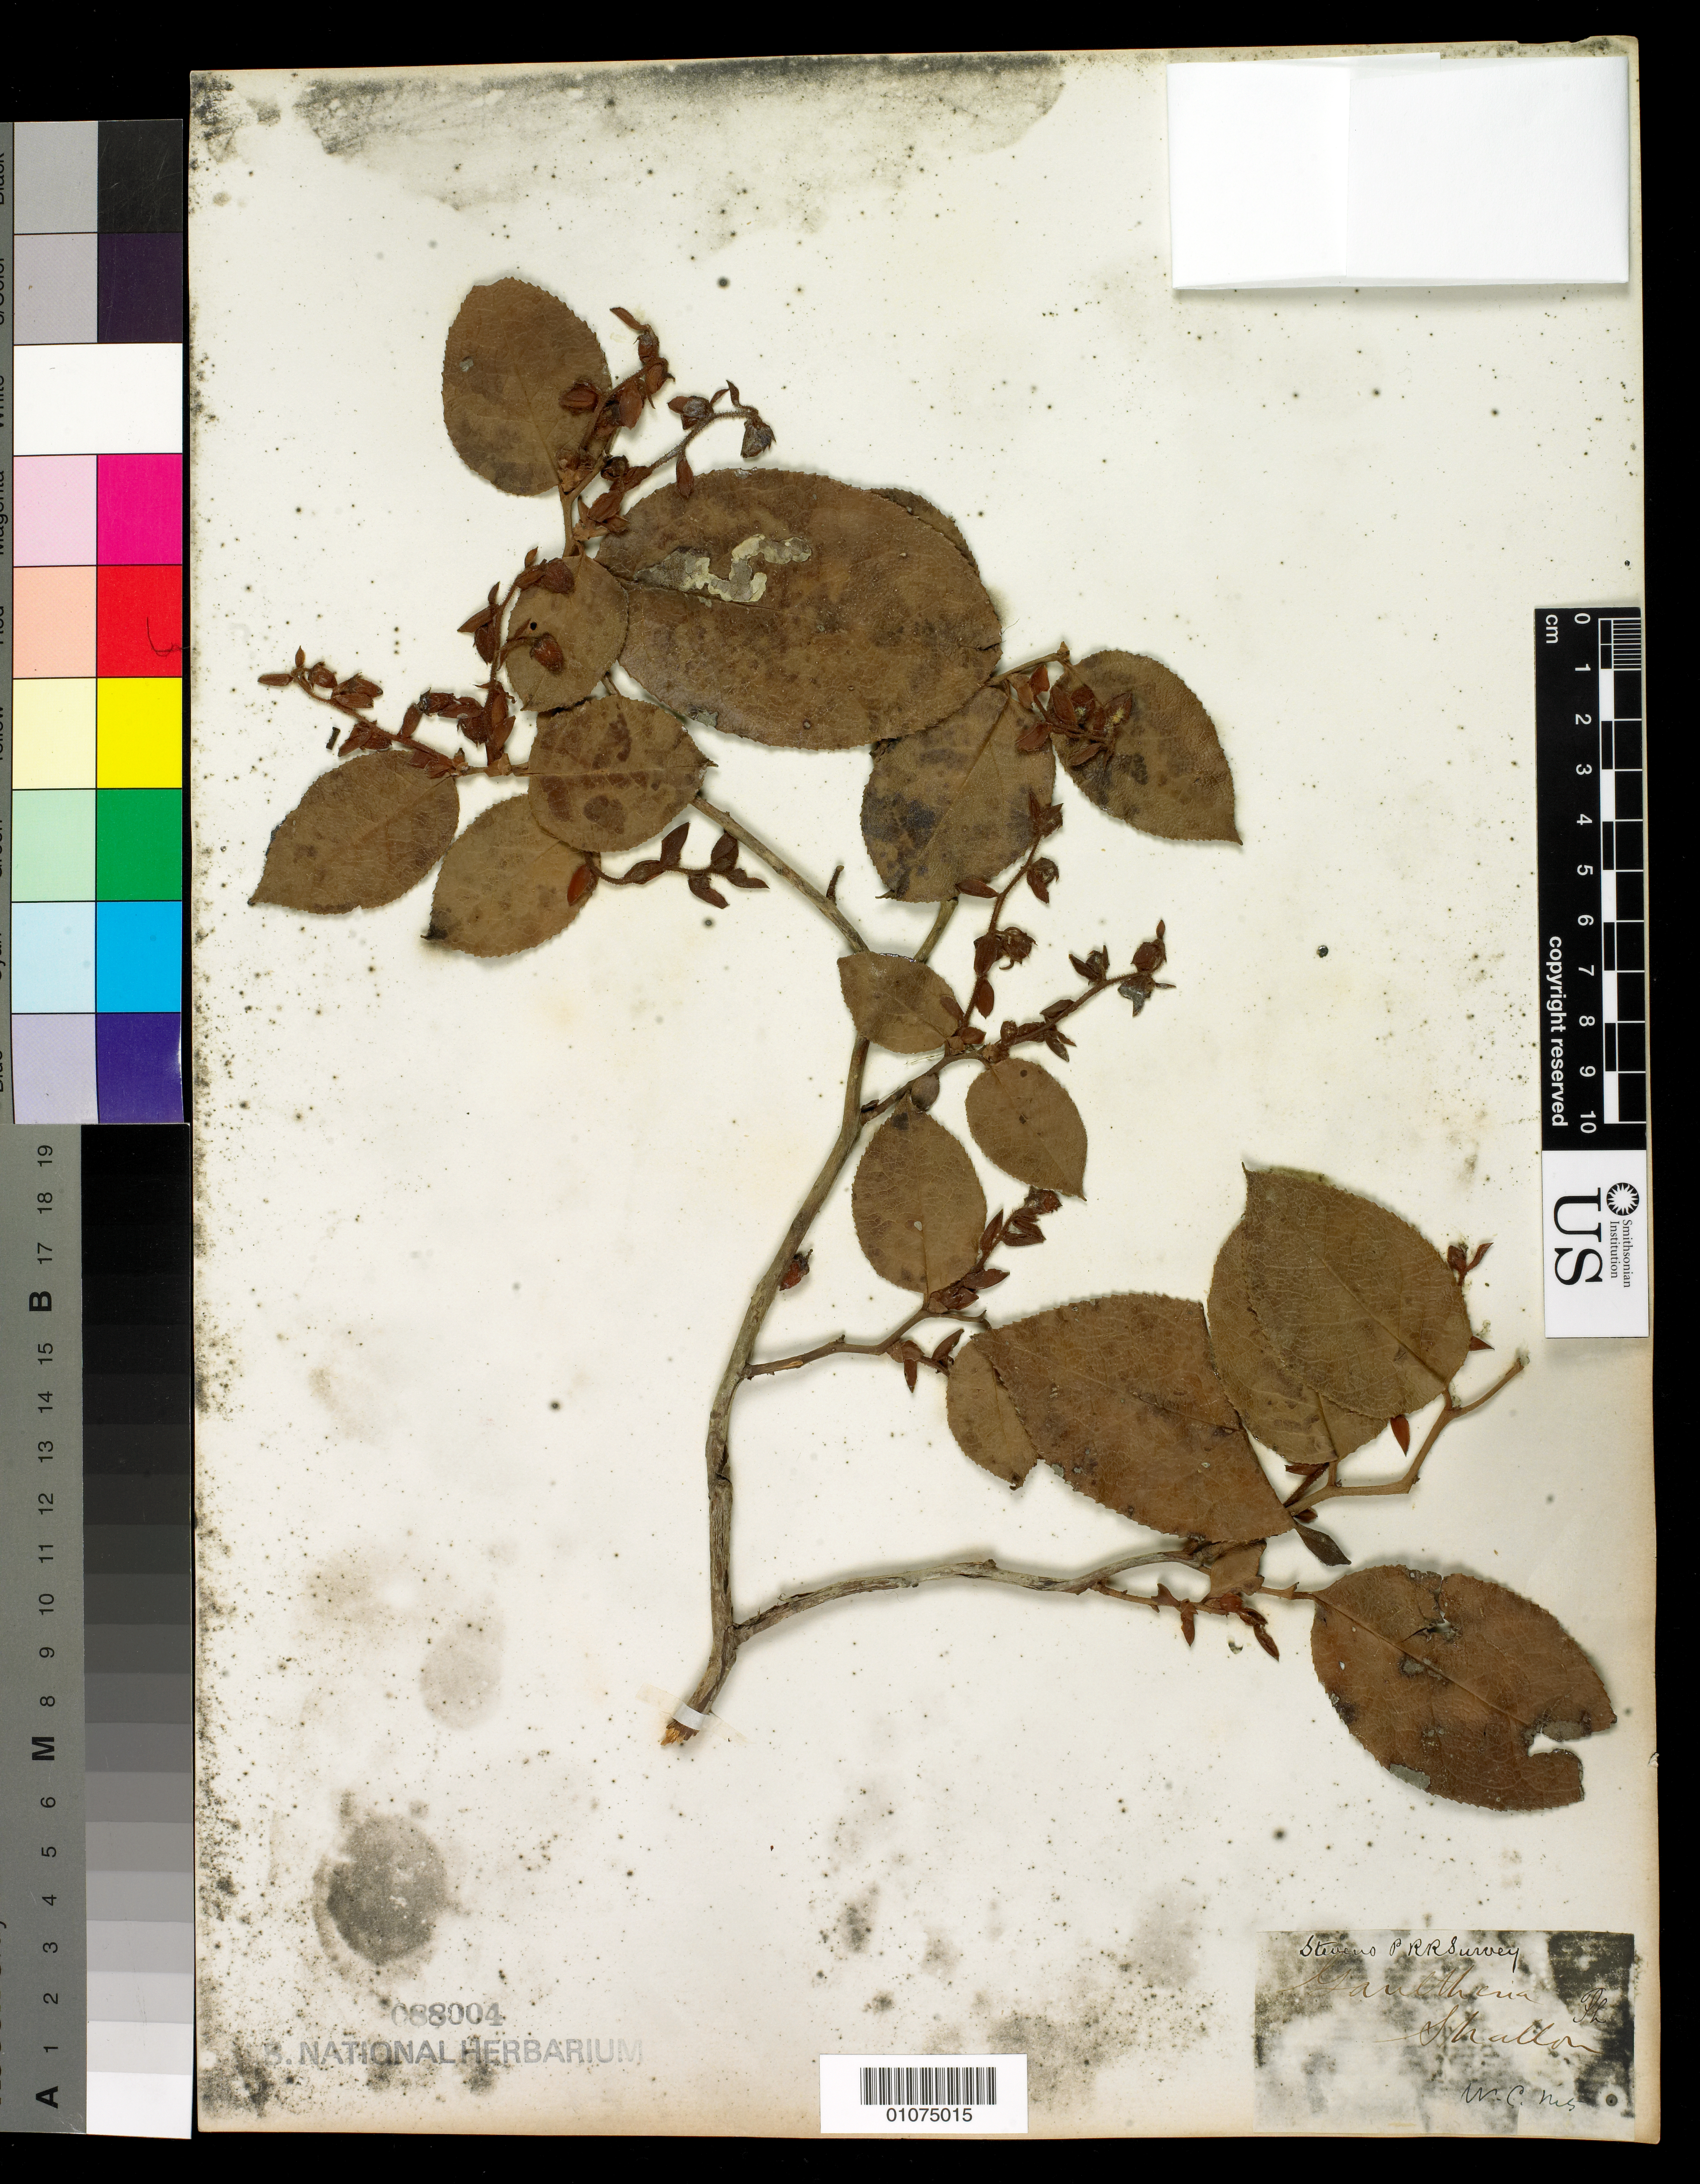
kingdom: Plantae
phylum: Tracheophyta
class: Magnoliopsida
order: Ericales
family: Ericaceae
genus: Gaultheria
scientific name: Gaultheria shallon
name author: Pursh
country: United States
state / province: California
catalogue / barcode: US 88004